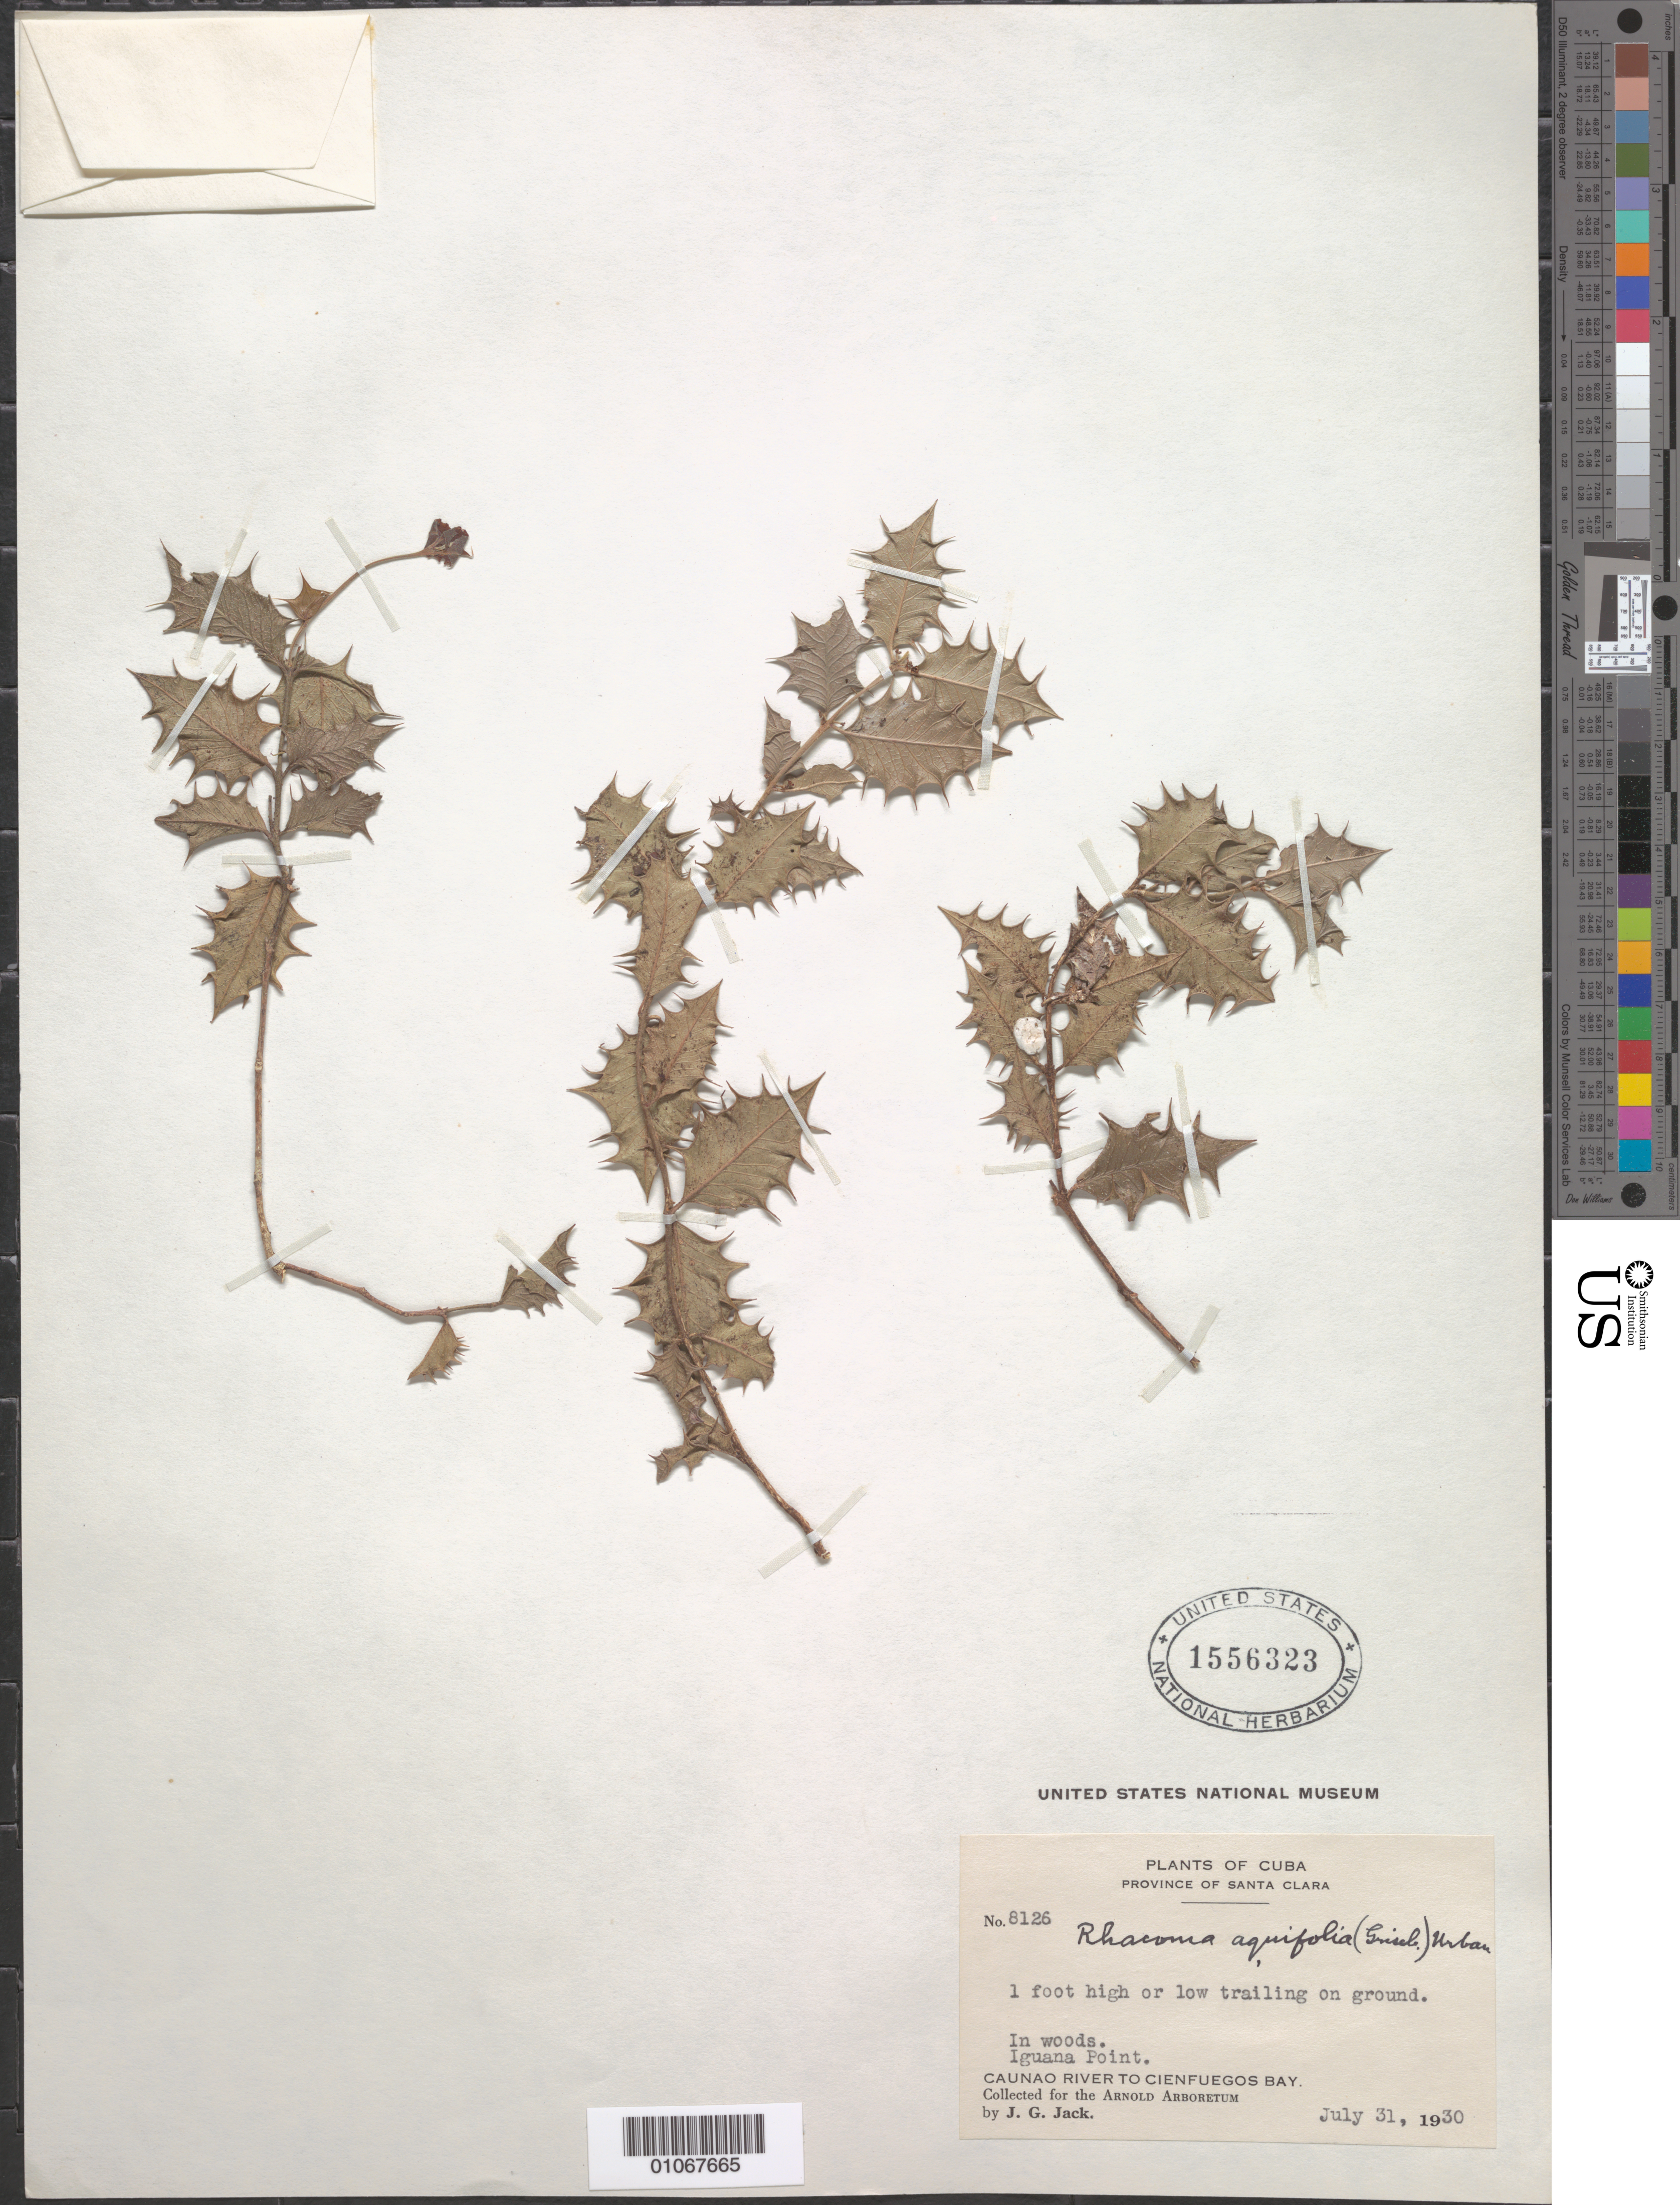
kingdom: Plantae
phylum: Tracheophyta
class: Magnoliopsida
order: Celastrales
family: Celastraceae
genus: Crossopetalum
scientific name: Crossopetalum aquifolium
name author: (Griseb.) Hitchc.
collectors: J. G. Jack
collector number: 8126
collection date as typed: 31 Jul 1930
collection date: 1930-07-31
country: Cuba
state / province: Cienfuegos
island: Cuba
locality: Caunao river to Cienfuegos bay,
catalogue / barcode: US 1556323